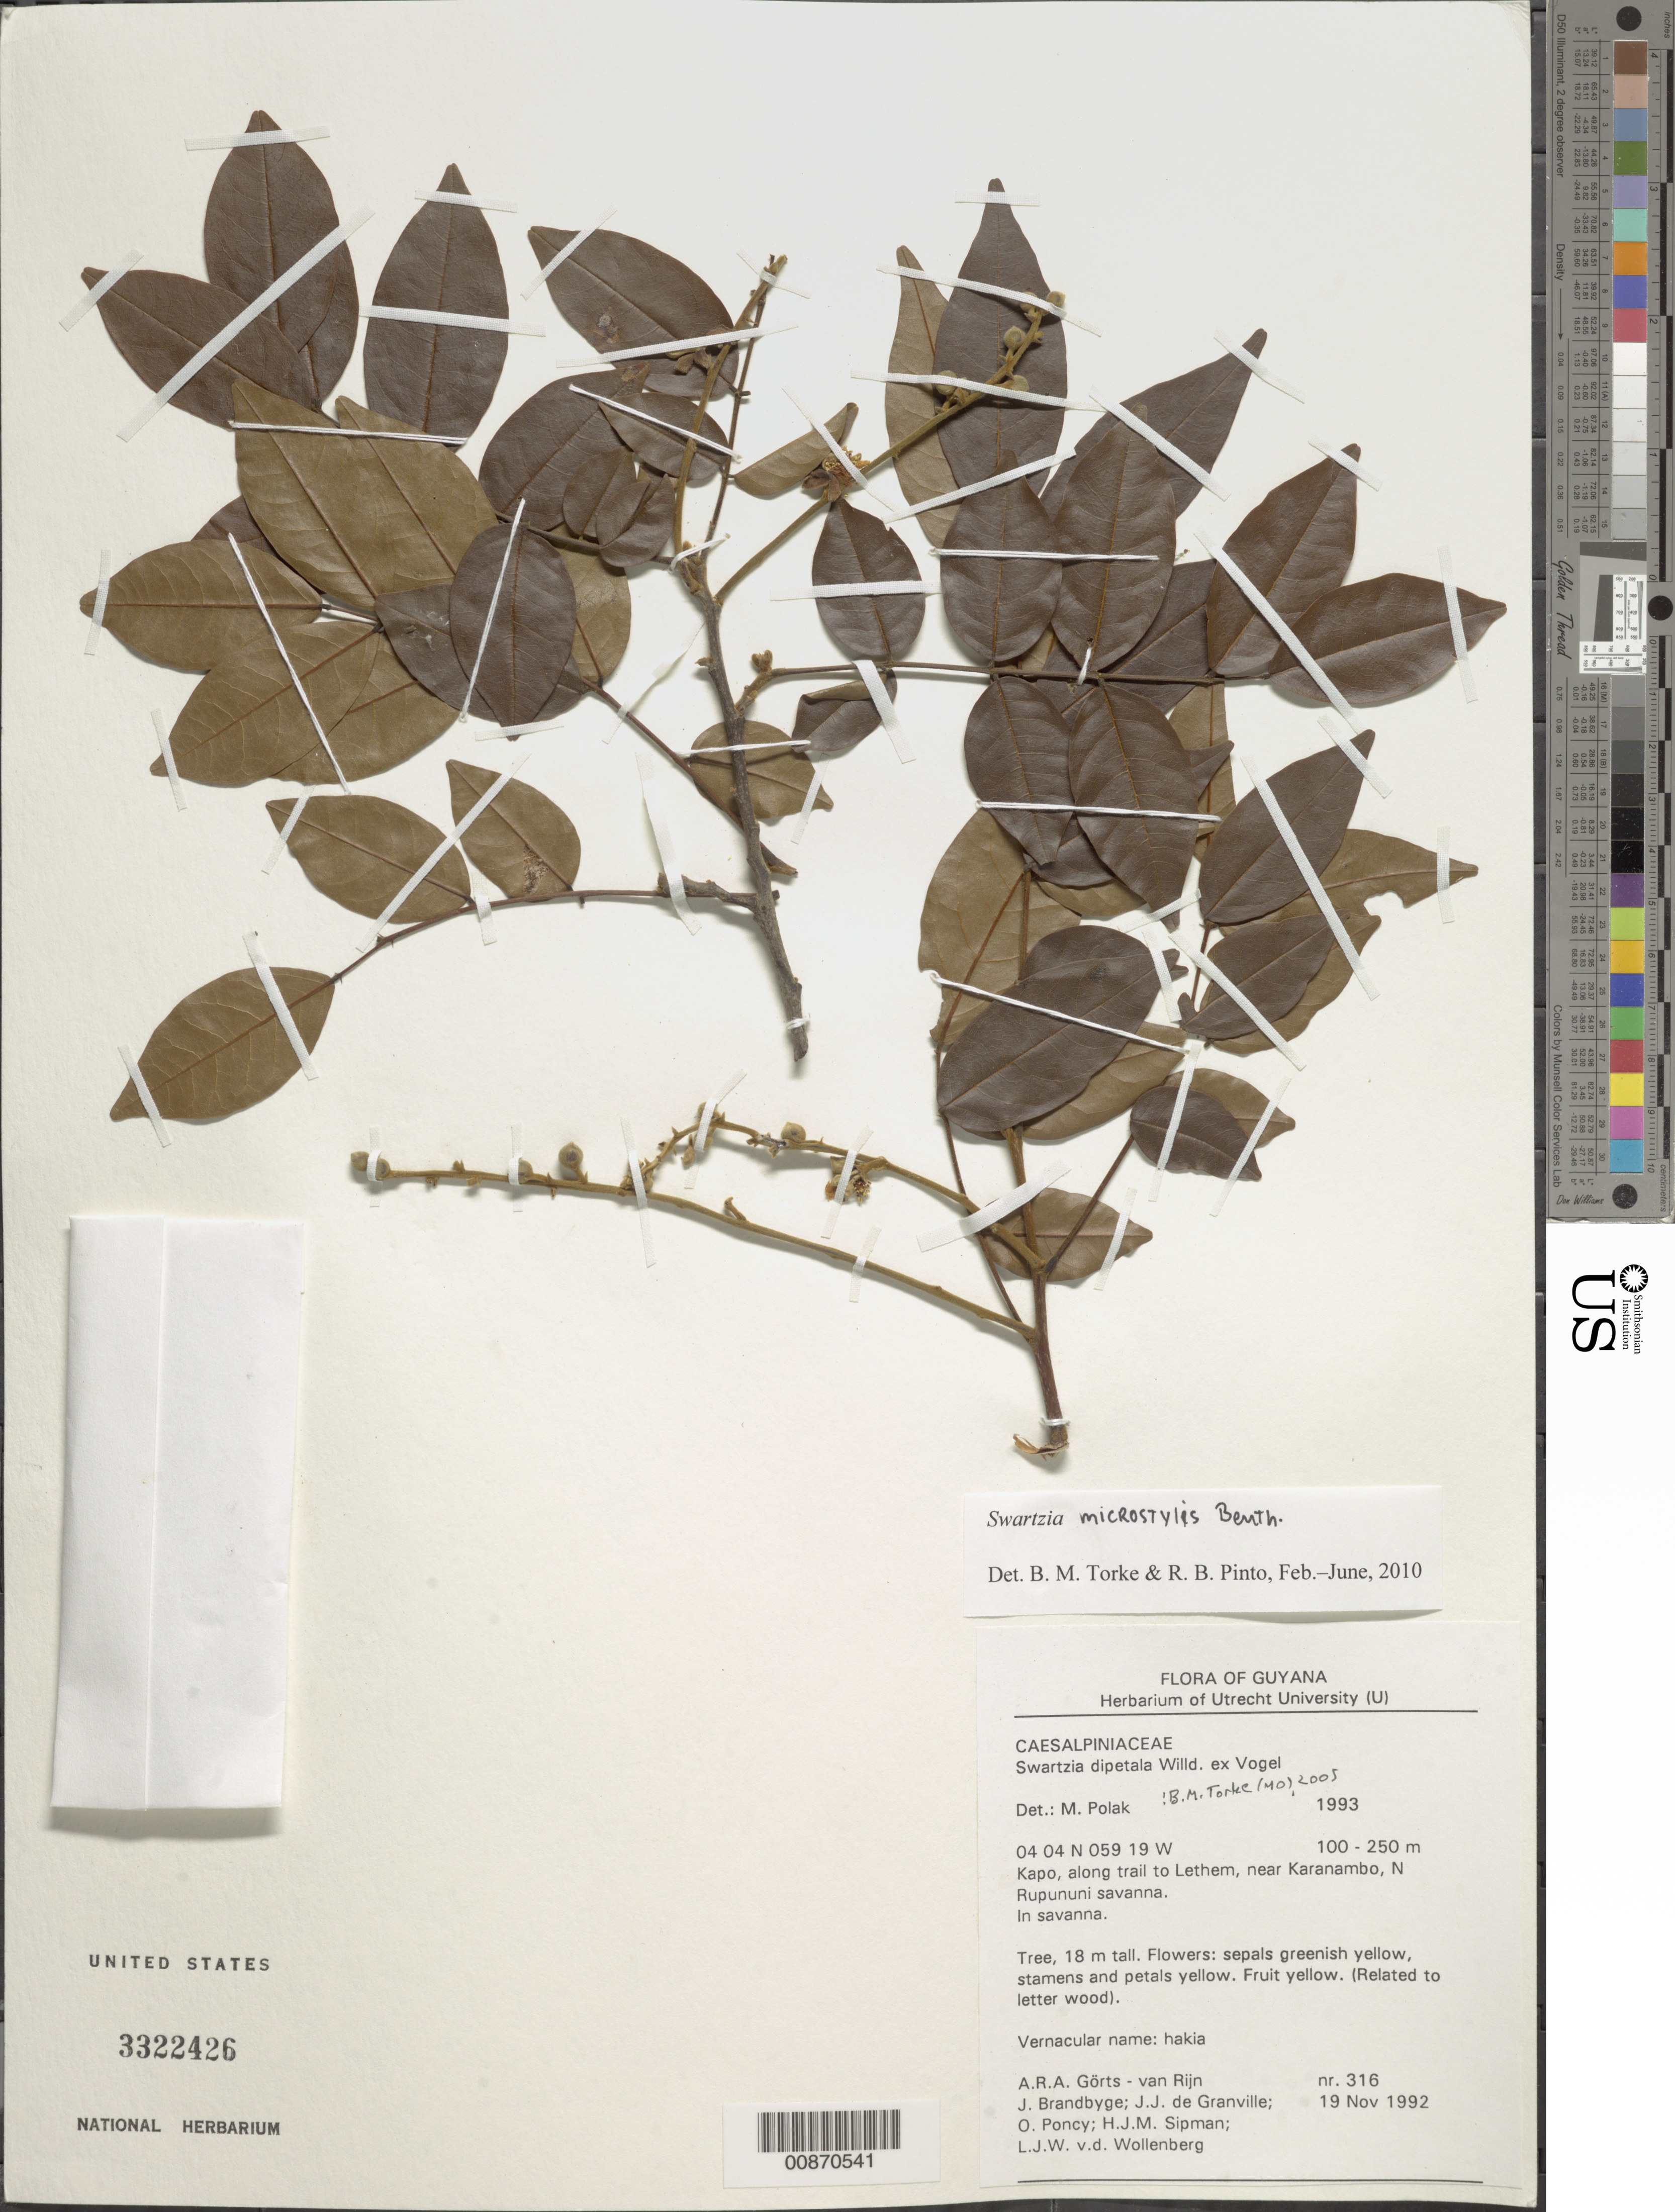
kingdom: Plantae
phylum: Tracheophyta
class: Magnoliopsida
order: Fabales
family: Fabaceae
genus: Swartzia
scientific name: Swartzia dipetala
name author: Willd. ex Vogel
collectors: A. .R. A. Görts-van Rijn, J. Brandbyge, J.-J. de Granville, O. Poncy, H. J. M. Sipman & L. van der Wollenberg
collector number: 316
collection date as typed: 19-Nov-92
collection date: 1992-11-19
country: Guyana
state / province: U. Takutu-U. Essequibo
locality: Kapo, along trail to Lethem, near Karanambo, N. Rupununi Savanna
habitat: Savanna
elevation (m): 100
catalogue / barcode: US 3322426